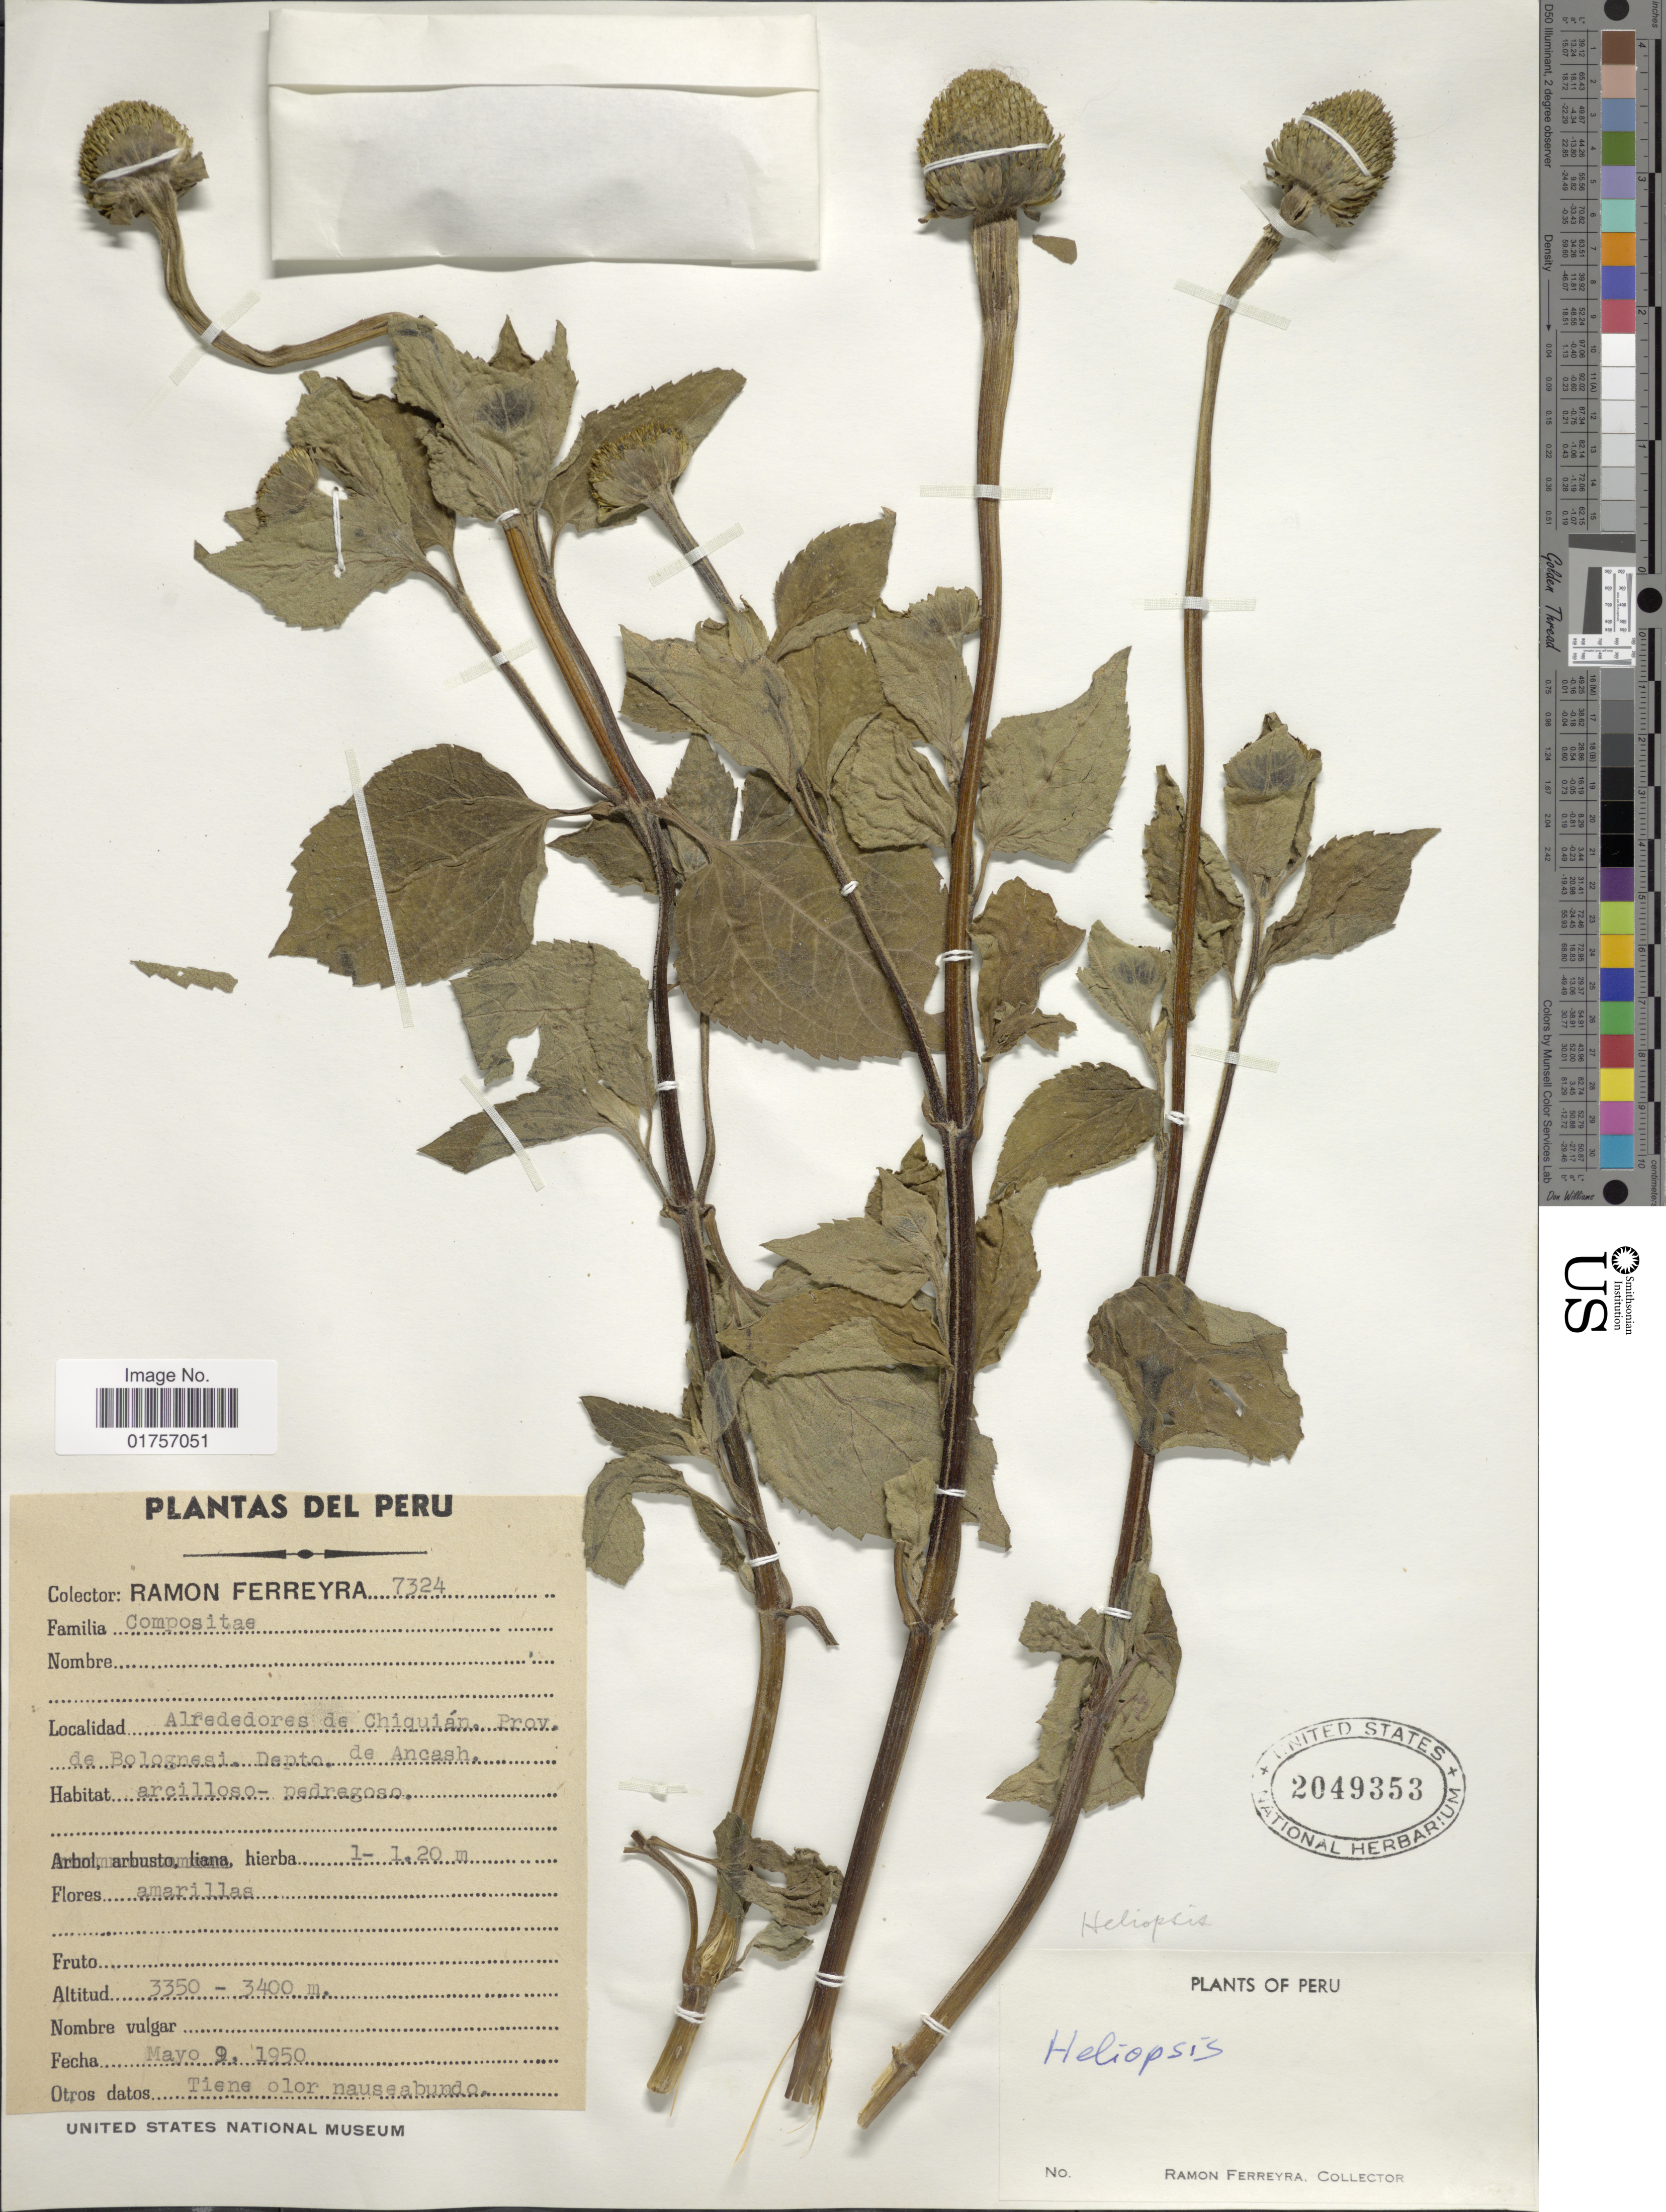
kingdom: Plantae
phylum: Tracheophyta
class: Magnoliopsida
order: Asterales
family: Asteraceae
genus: Heliopsis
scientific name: Heliopsis sp.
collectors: R. A. Ferreyra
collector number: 7324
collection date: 1950-05-09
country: Peru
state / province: Ancash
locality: Alrededores de Chiquián. Prov. de Bolognesi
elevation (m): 3350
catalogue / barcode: US 2049353